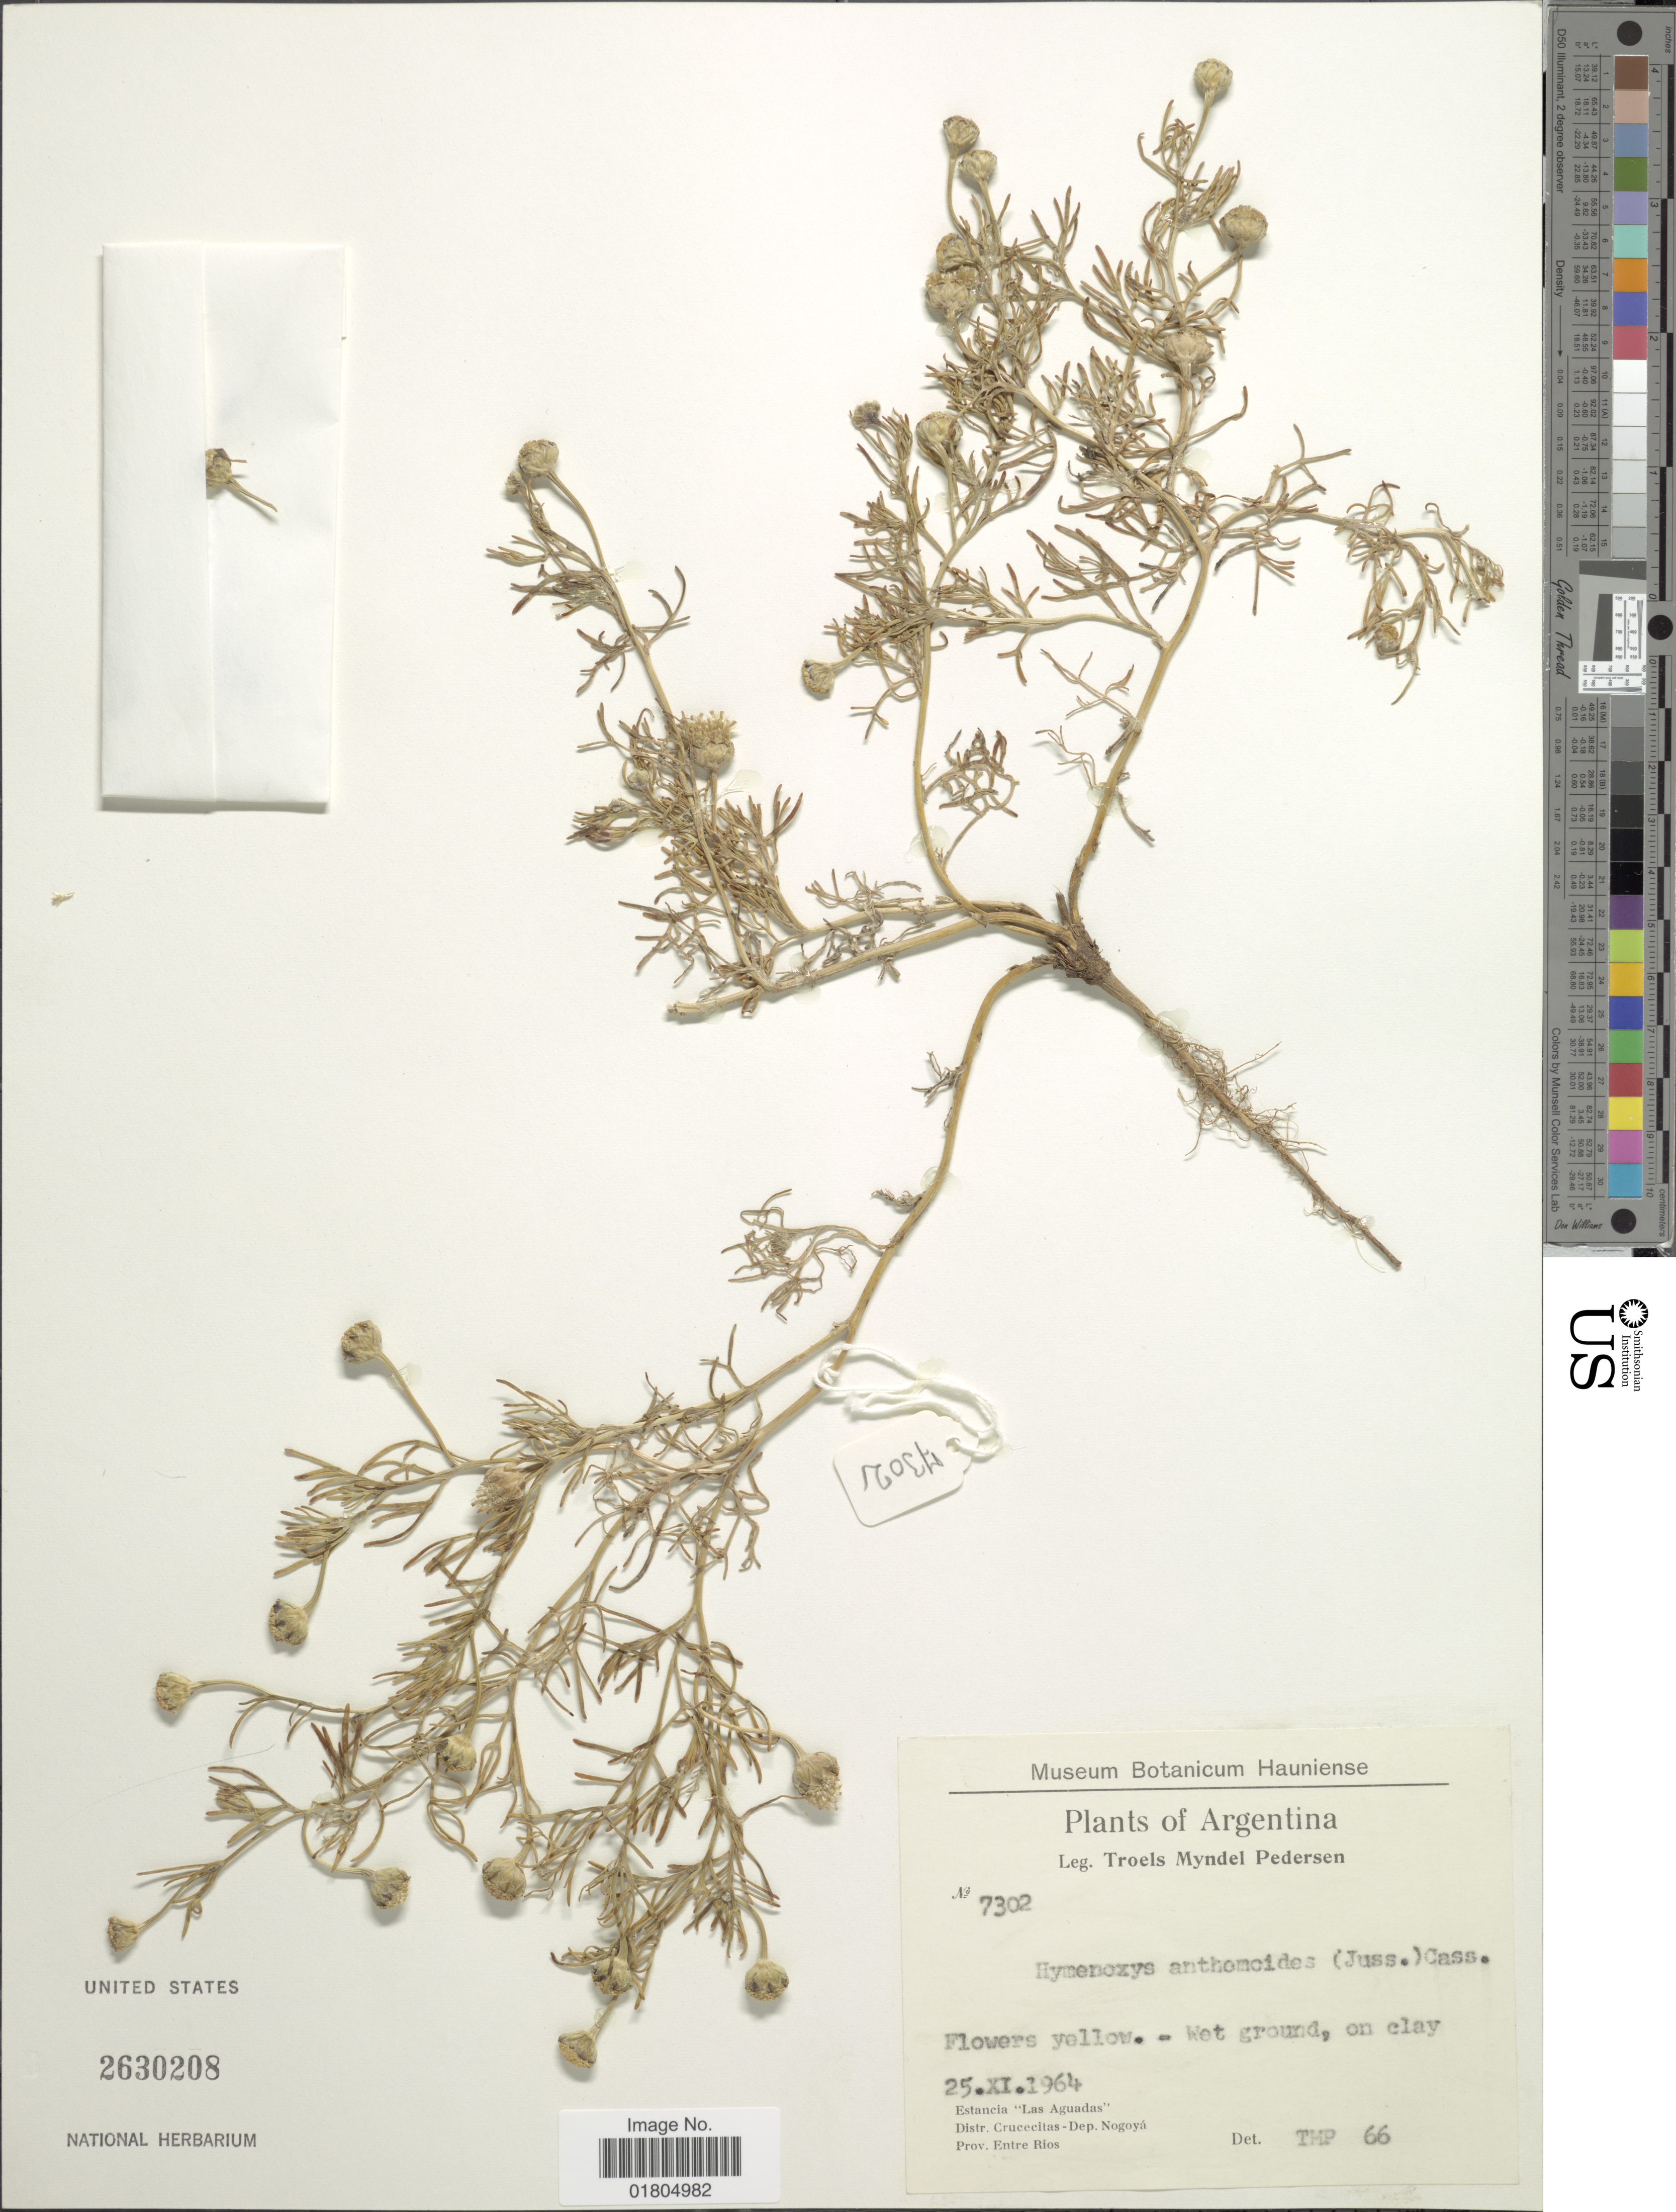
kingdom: Plantae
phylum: Tracheophyta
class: Magnoliopsida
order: Asterales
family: Asteraceae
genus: Hymenoxys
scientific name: Hymenoxys anthemoides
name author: (Juss.) Cass. ex DC.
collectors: T. Pederson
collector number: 7302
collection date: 1964-11-25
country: Argentina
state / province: Entre Rios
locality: Estancias "Las Aguadas", Distr. Crucecitas-Dep. Nogoya, Prov. Entre Rioas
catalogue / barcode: US 2630208